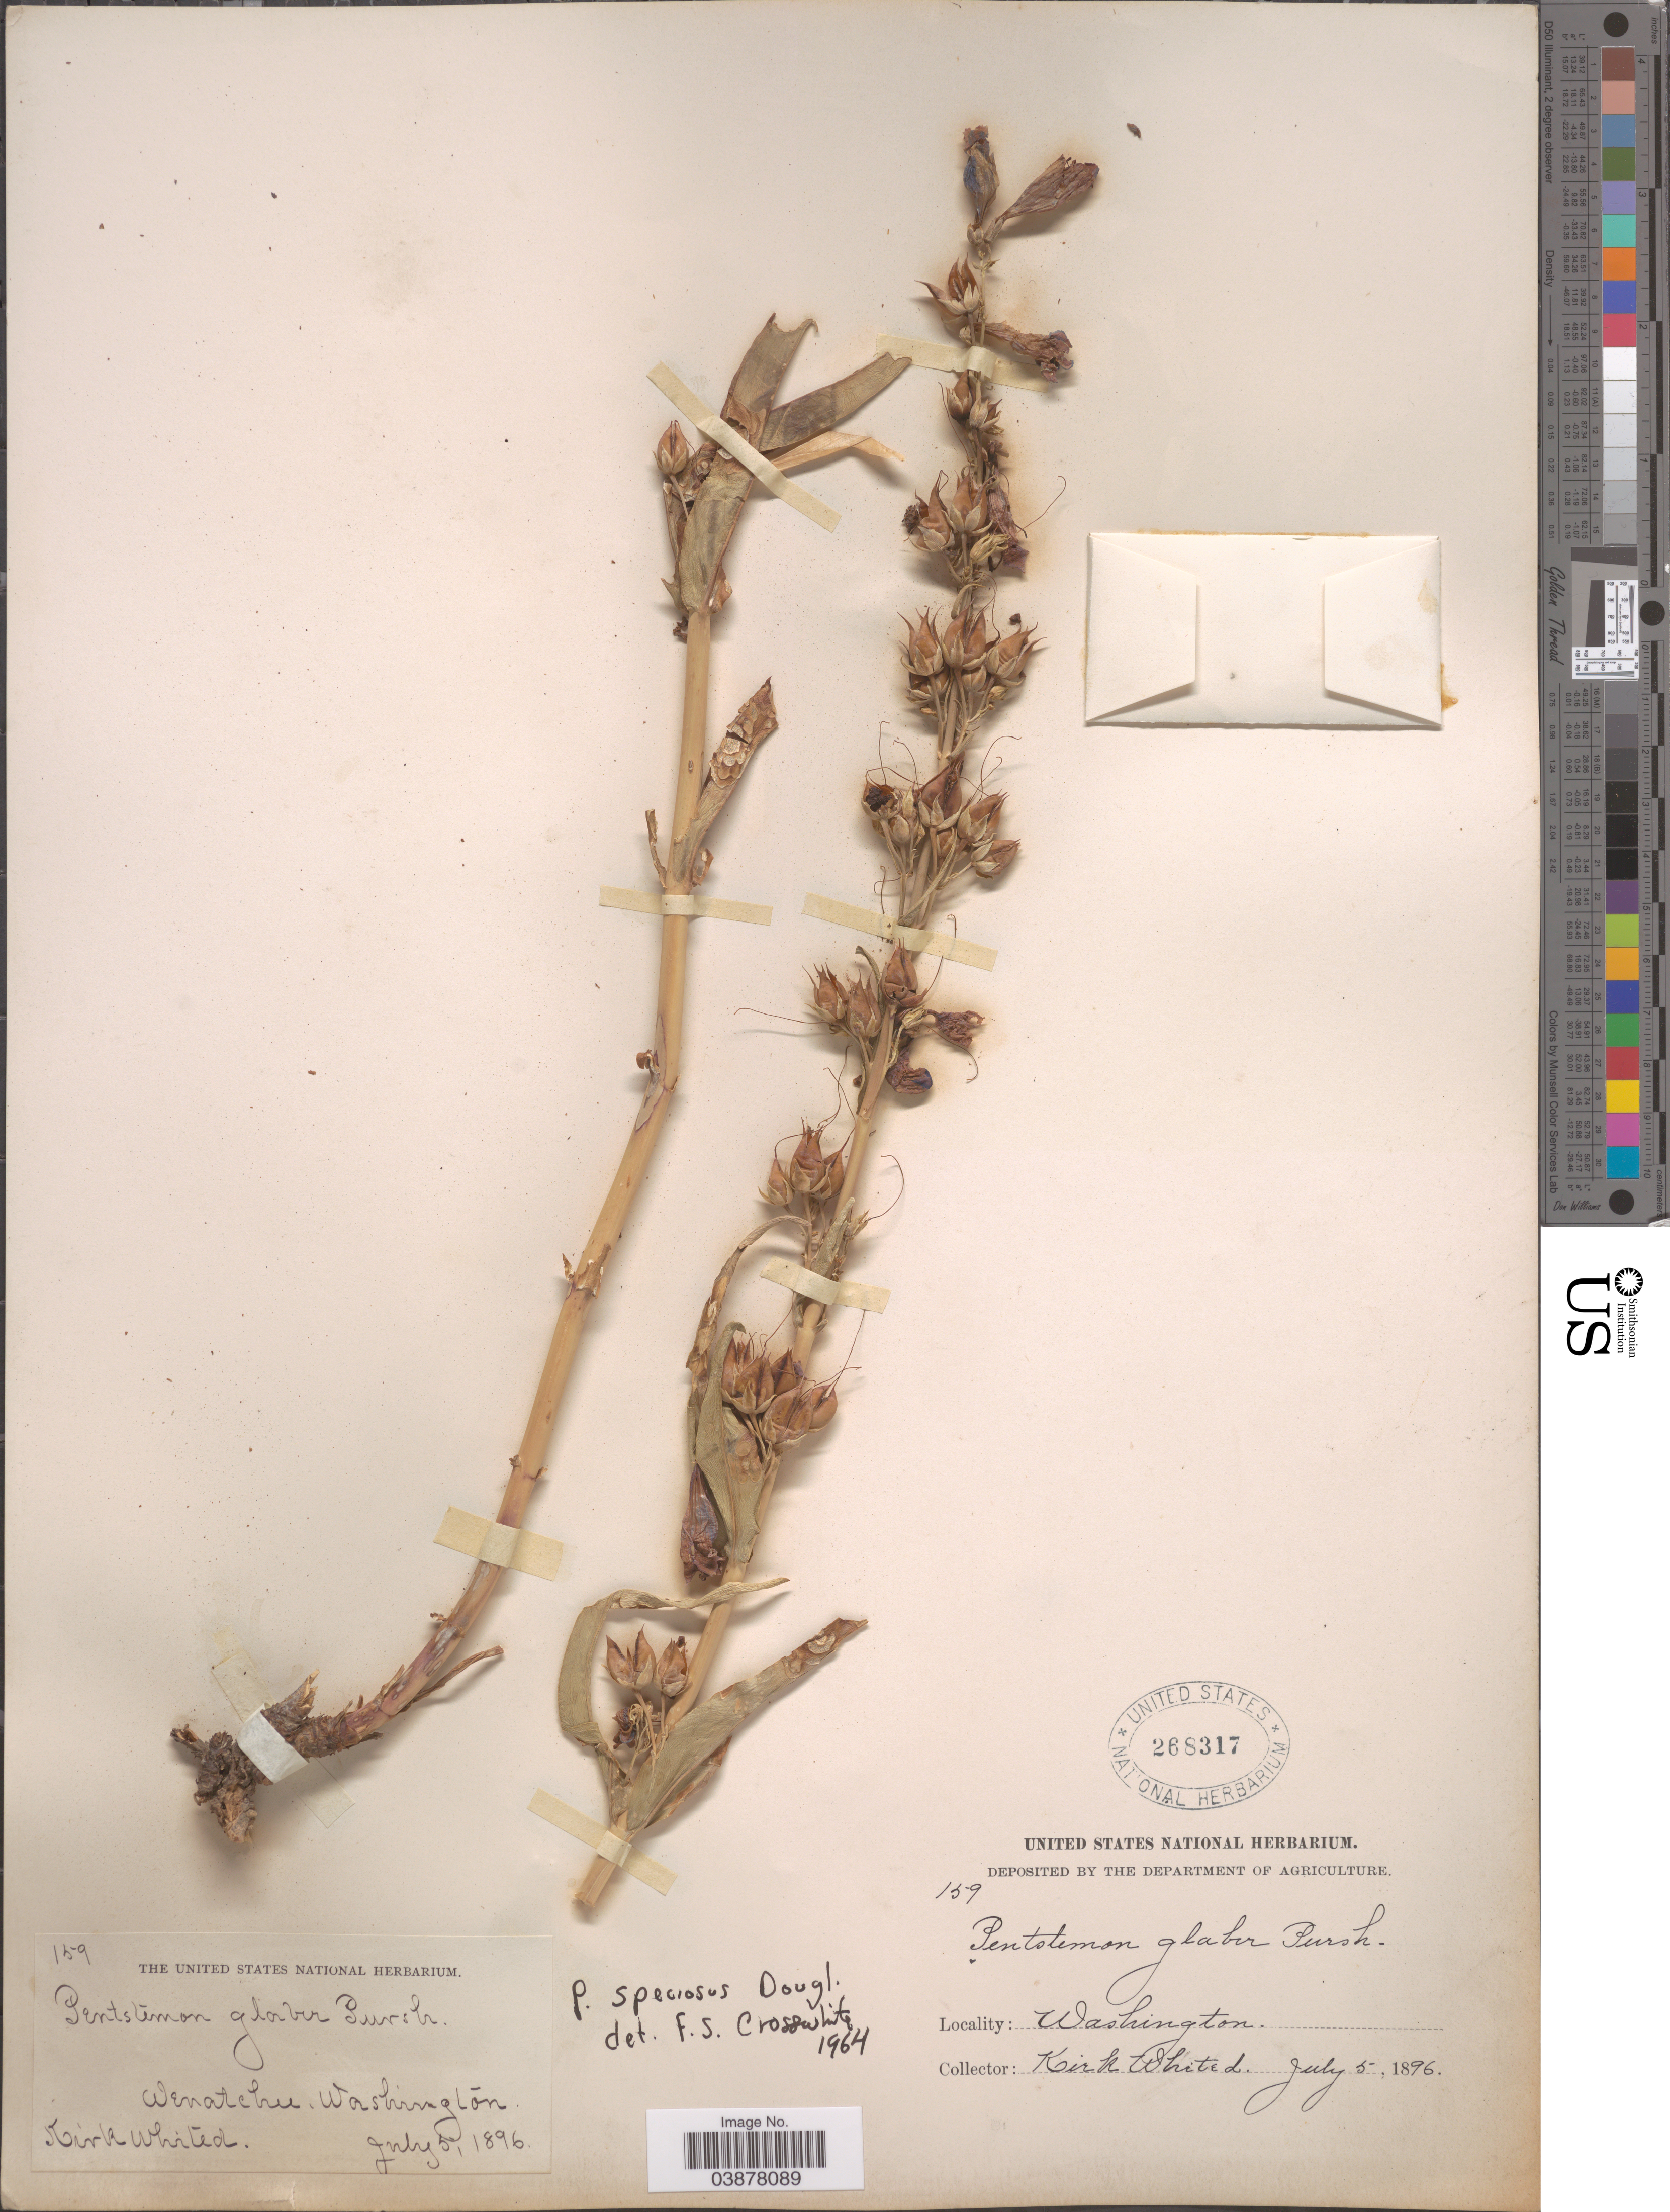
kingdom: Plantae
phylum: Tracheophyta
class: Magnoliopsida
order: Lamiales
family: Plantaginaceae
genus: Penstemon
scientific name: Penstemon speciosus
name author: Douglas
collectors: K. Whited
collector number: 159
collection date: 1896-07-05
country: United States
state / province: Washington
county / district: Chelan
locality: Wenatchee.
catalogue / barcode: US 268317